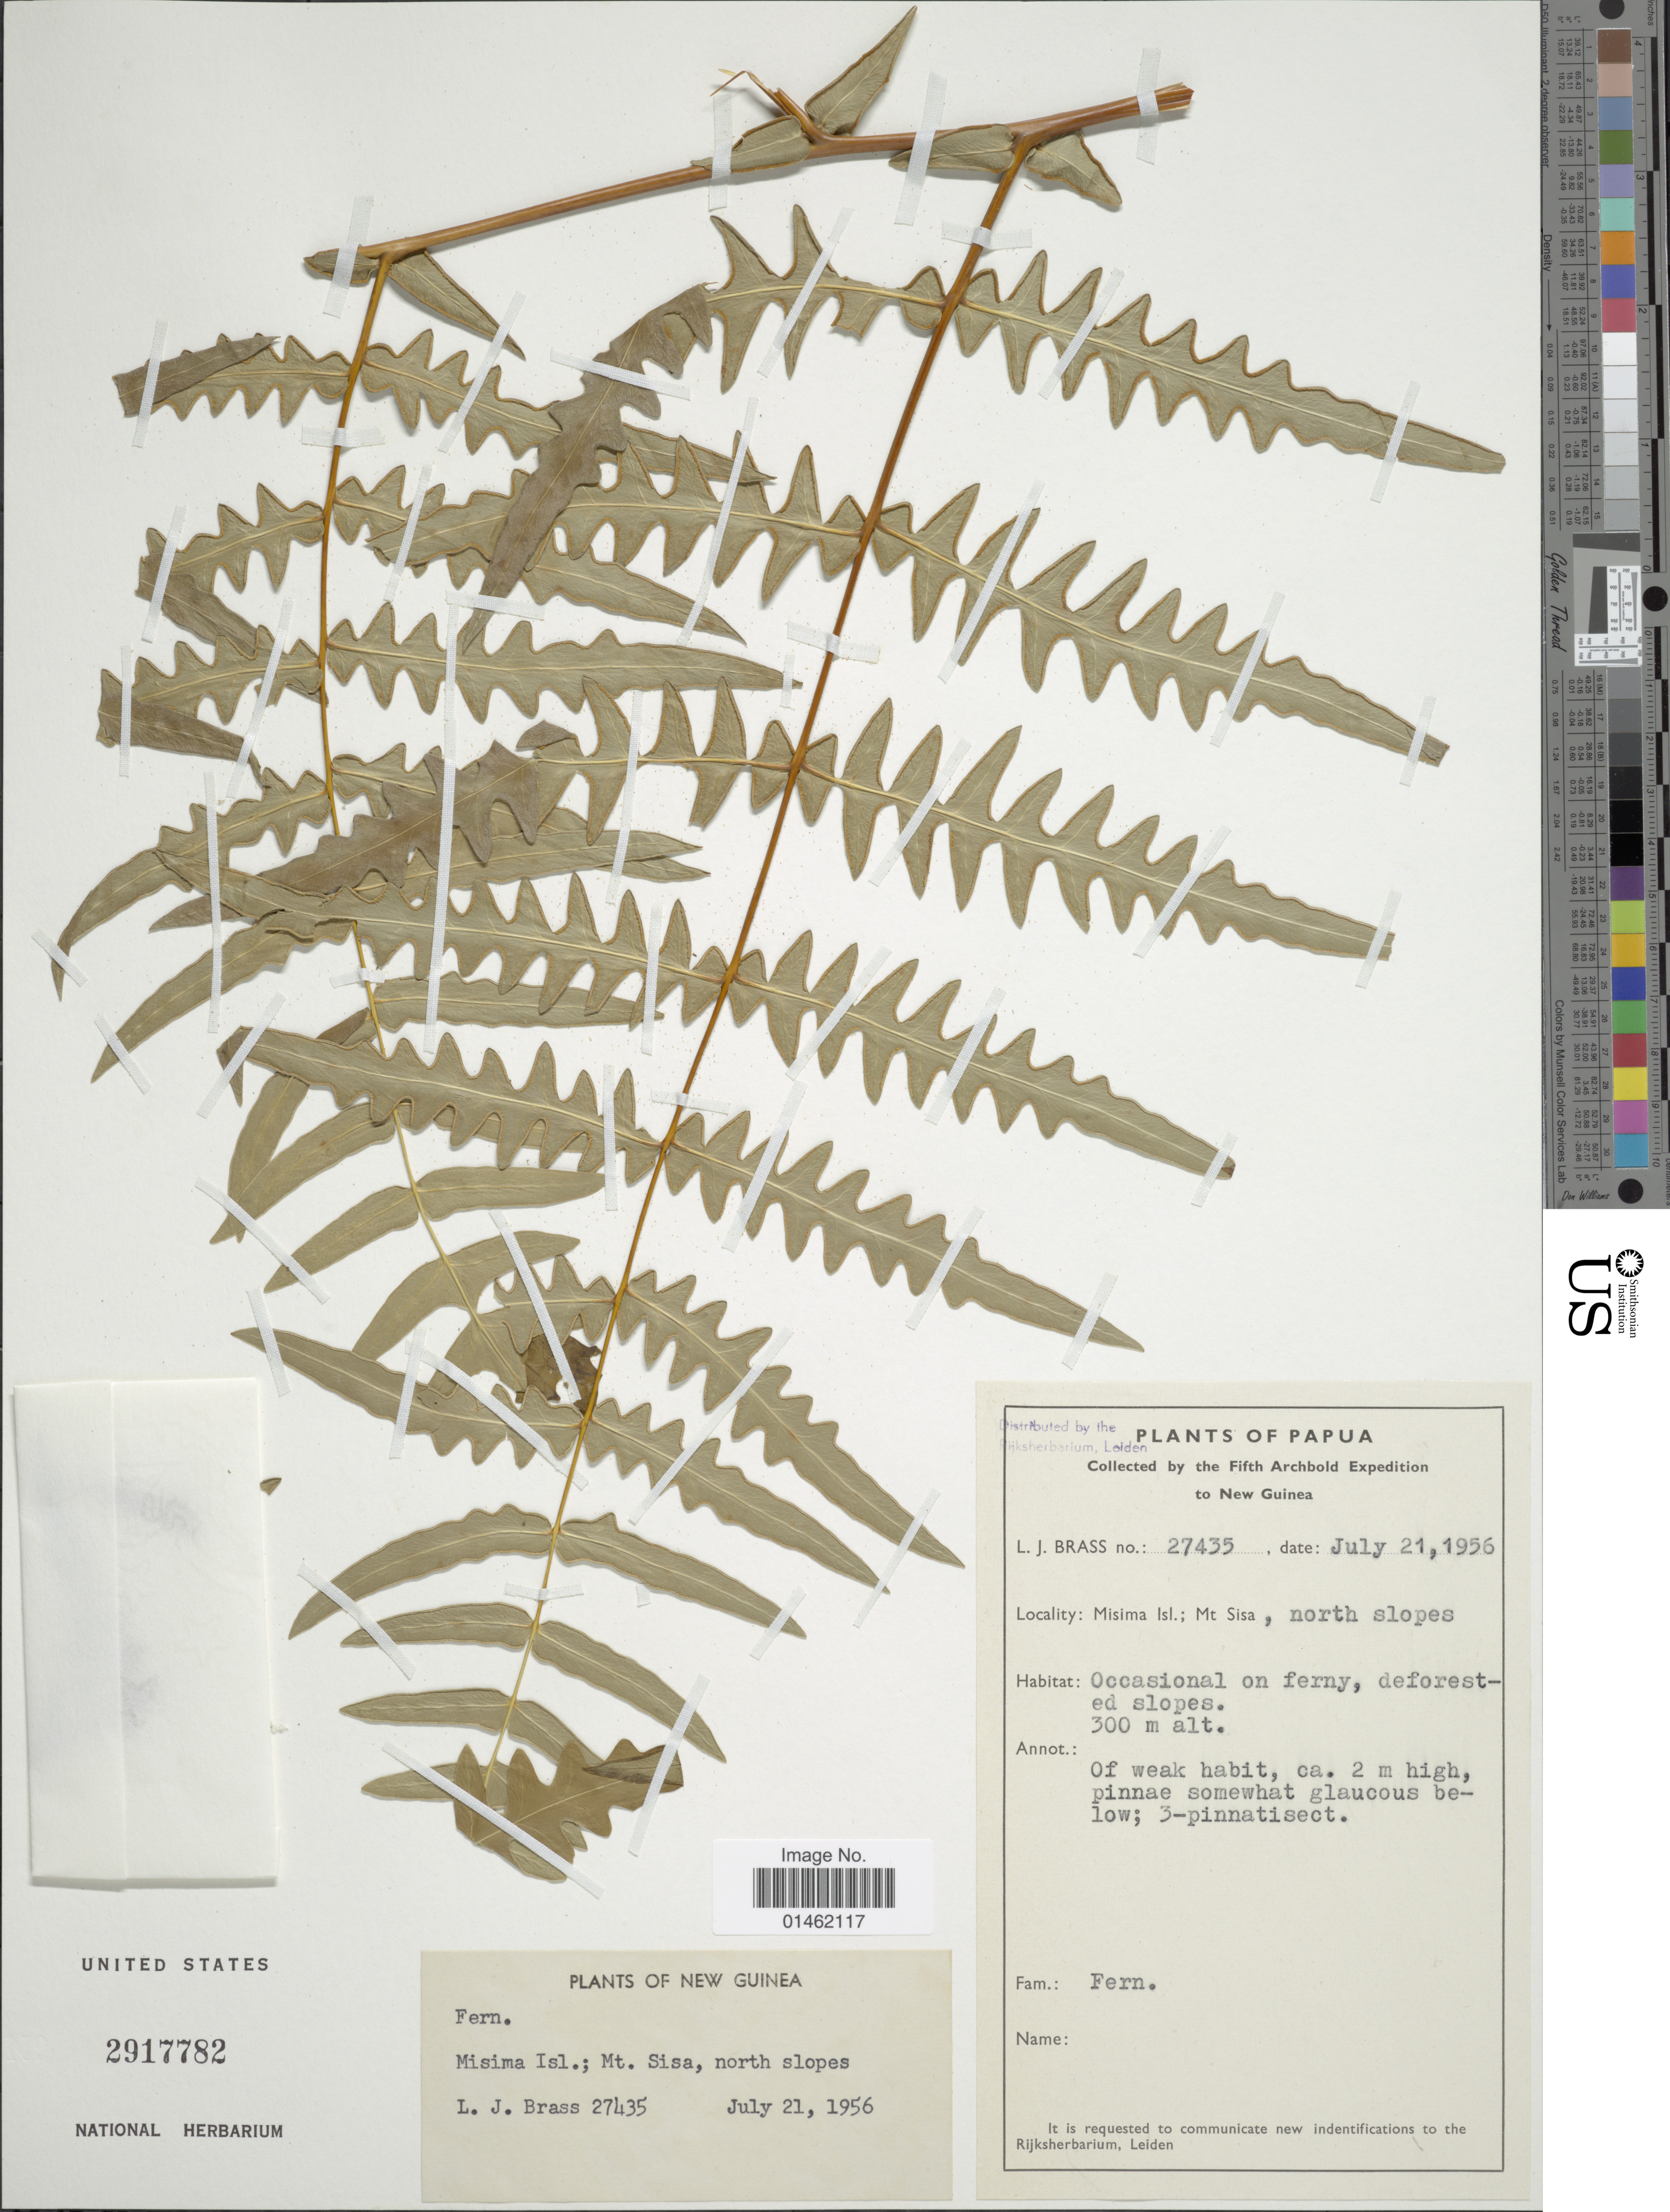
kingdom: Plantae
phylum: Tracheophyta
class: Polypodiopsida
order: Polypodiales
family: Dennstaedtiaceae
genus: Histiopteris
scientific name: Histiopteris sp.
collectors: L. J. Brass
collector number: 27435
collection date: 1956-07-21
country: Papua New Guinea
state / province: Milne Bay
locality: Misima Isl.; Mt Sisa, north slope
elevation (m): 300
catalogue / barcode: US 2917782